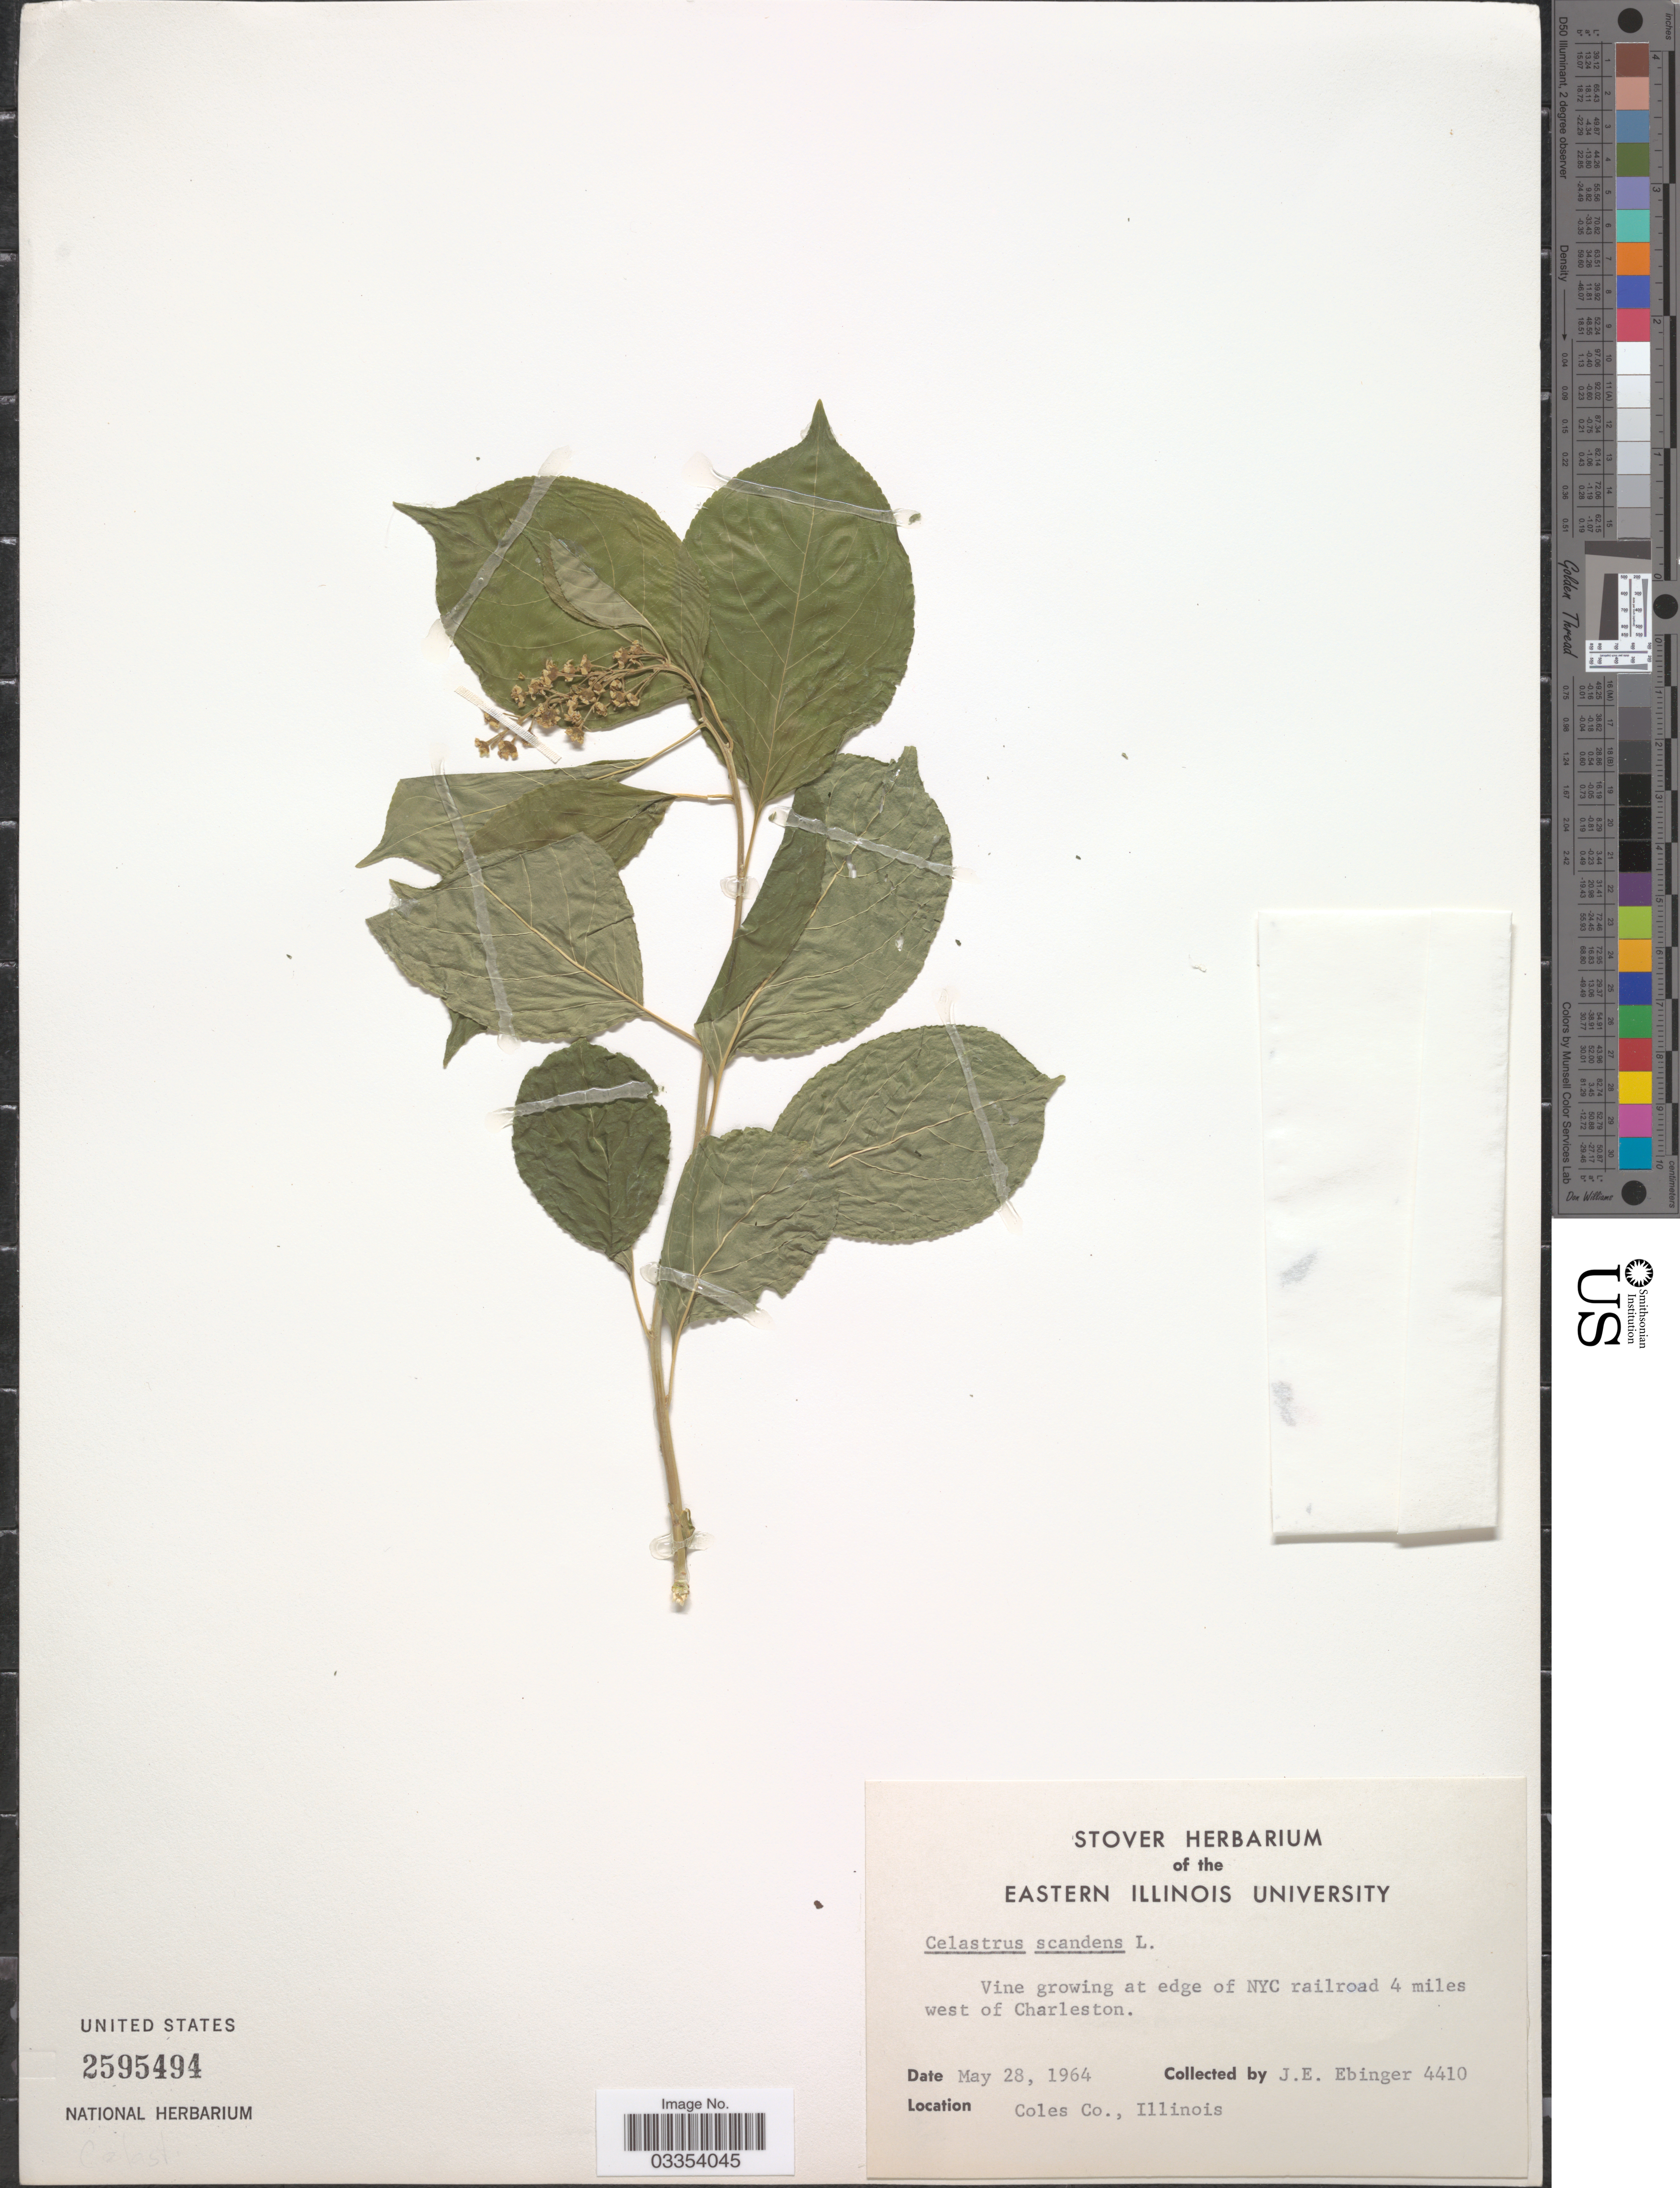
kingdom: Plantae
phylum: Tracheophyta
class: Magnoliopsida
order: Celastrales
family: Celastraceae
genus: Celastrus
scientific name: Celastrus scandens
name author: L.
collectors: J. Ebinger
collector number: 4410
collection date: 1964-05-28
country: United States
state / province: Illinois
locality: At edge of NYC railroad 4 miles west of Charleston. Coles Co.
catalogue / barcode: US 2595494